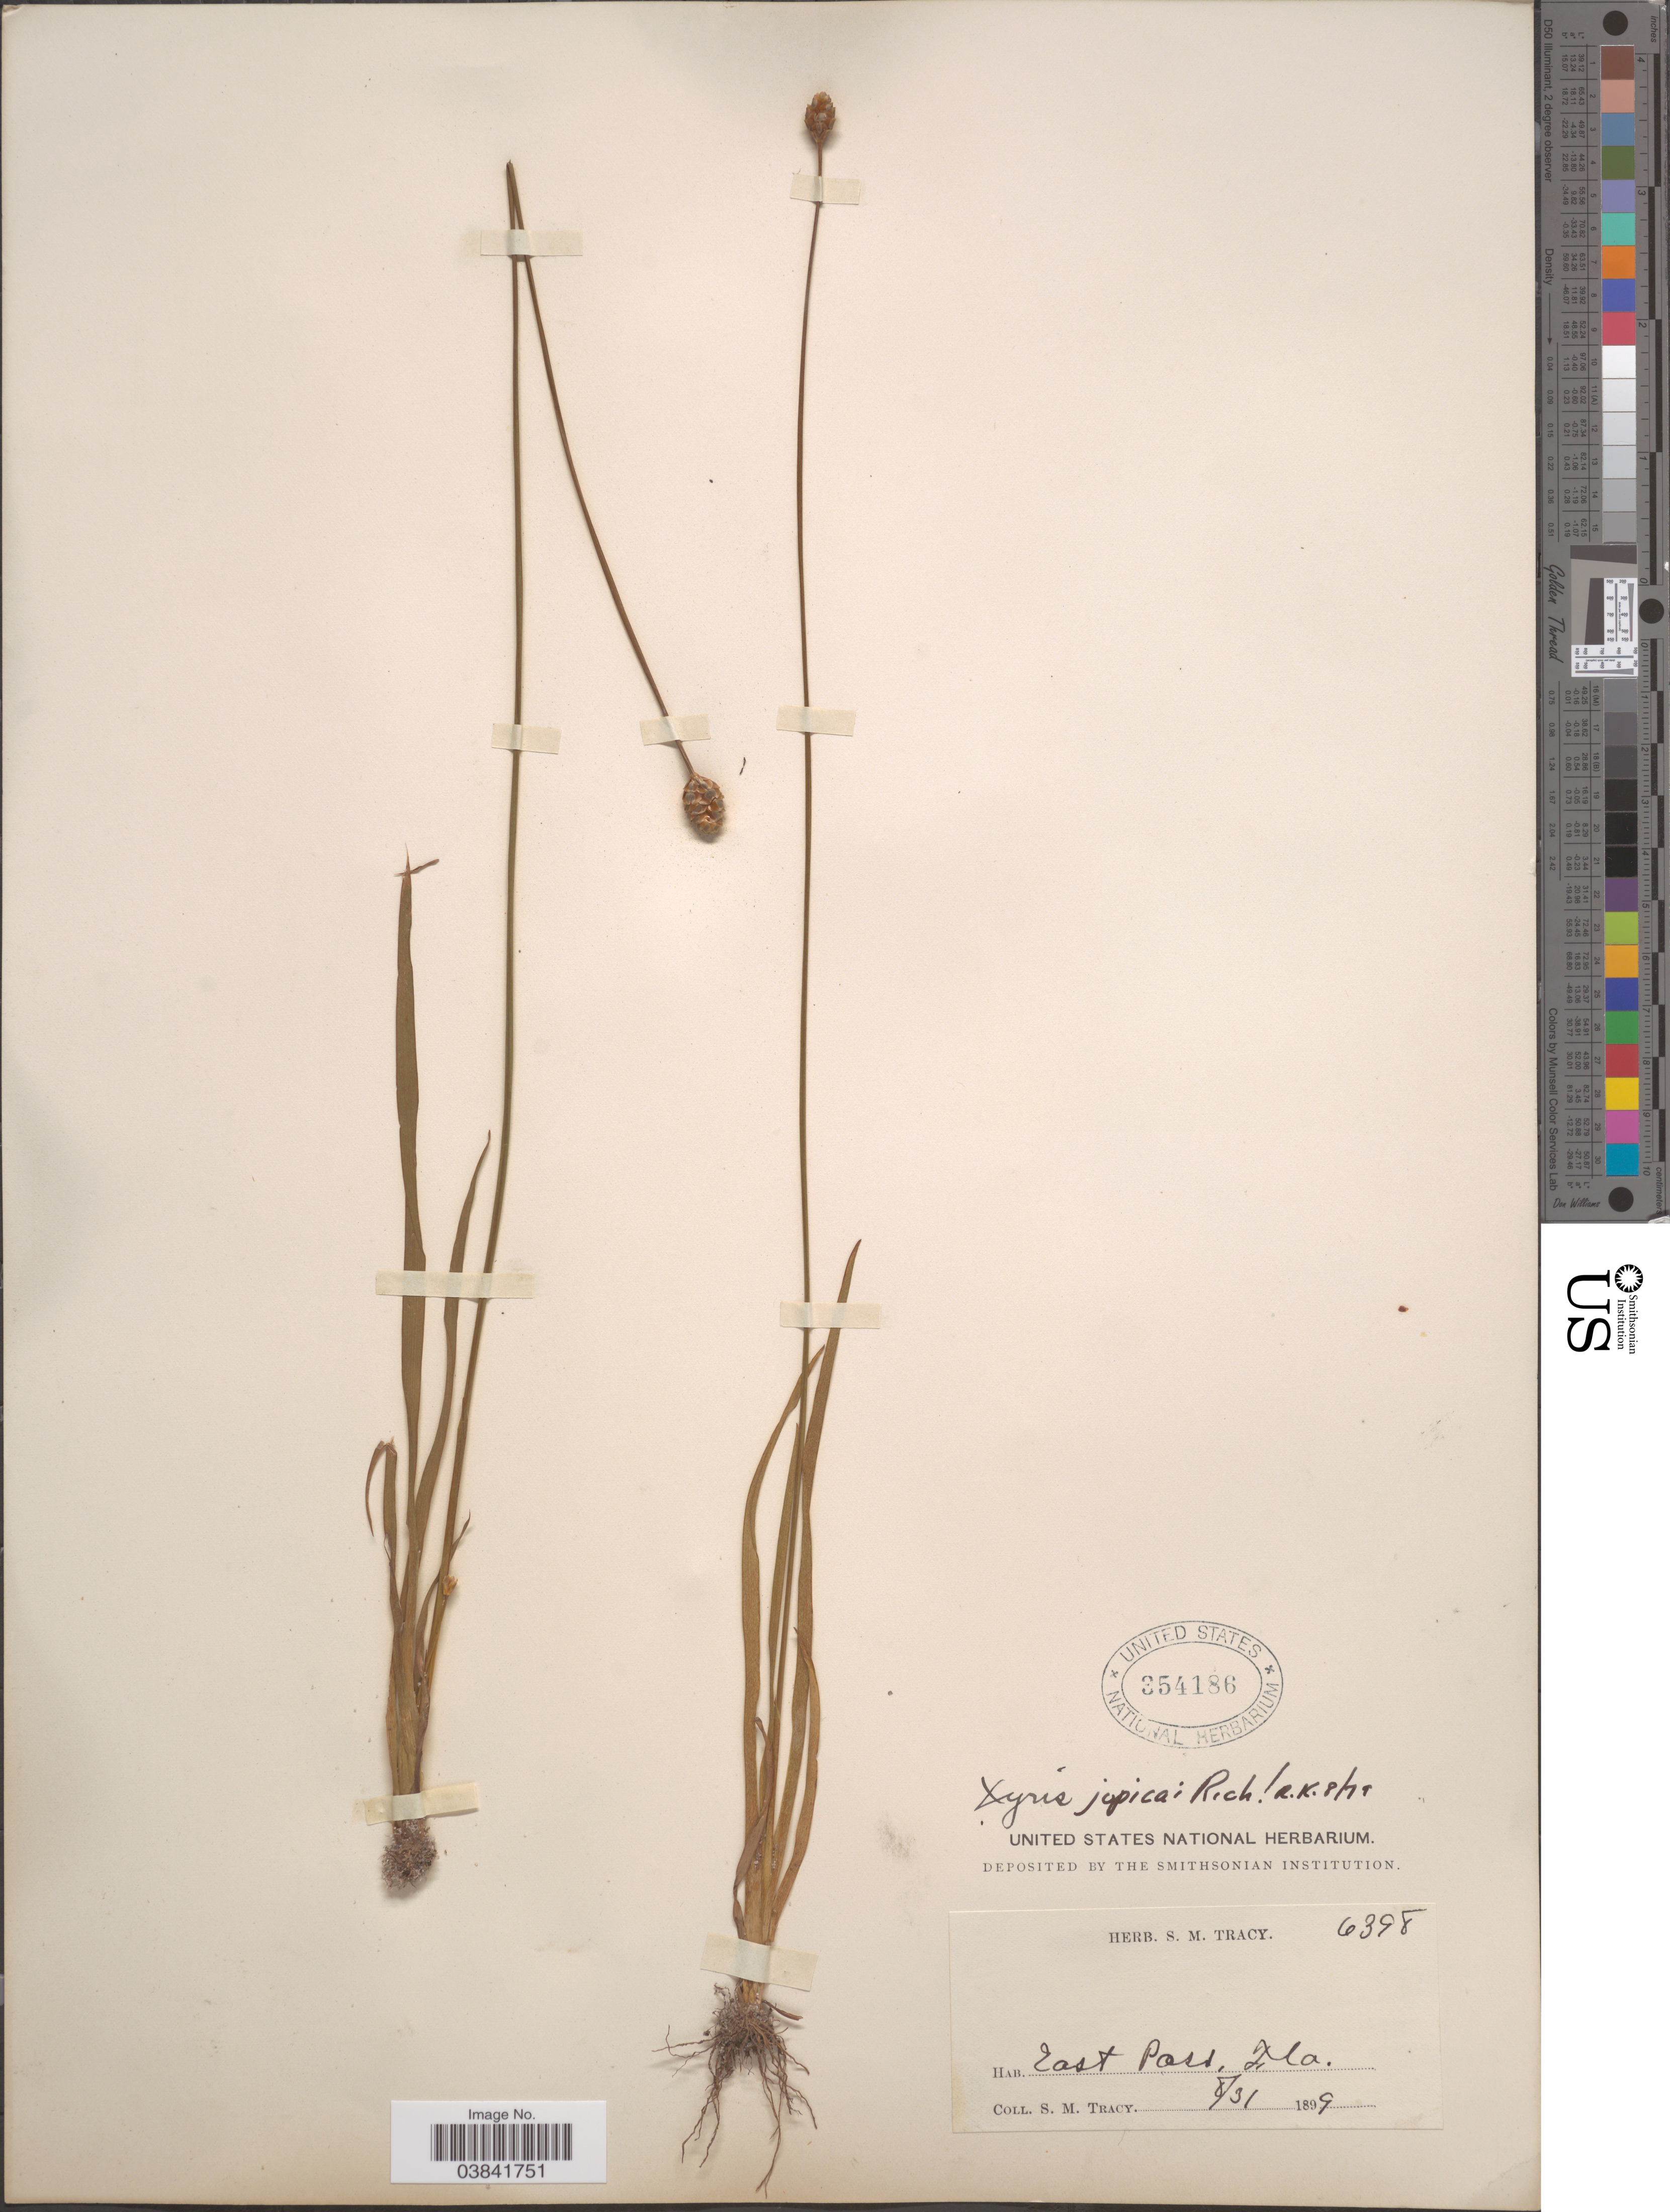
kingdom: Plantae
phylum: Tracheophyta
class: Liliopsida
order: Poales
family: Xyridaceae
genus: Xyris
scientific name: Xyris jupicai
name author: Rich.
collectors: S. M. Tracy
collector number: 6398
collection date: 1899-08-31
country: United States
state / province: Florida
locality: East Pass.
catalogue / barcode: US 354186